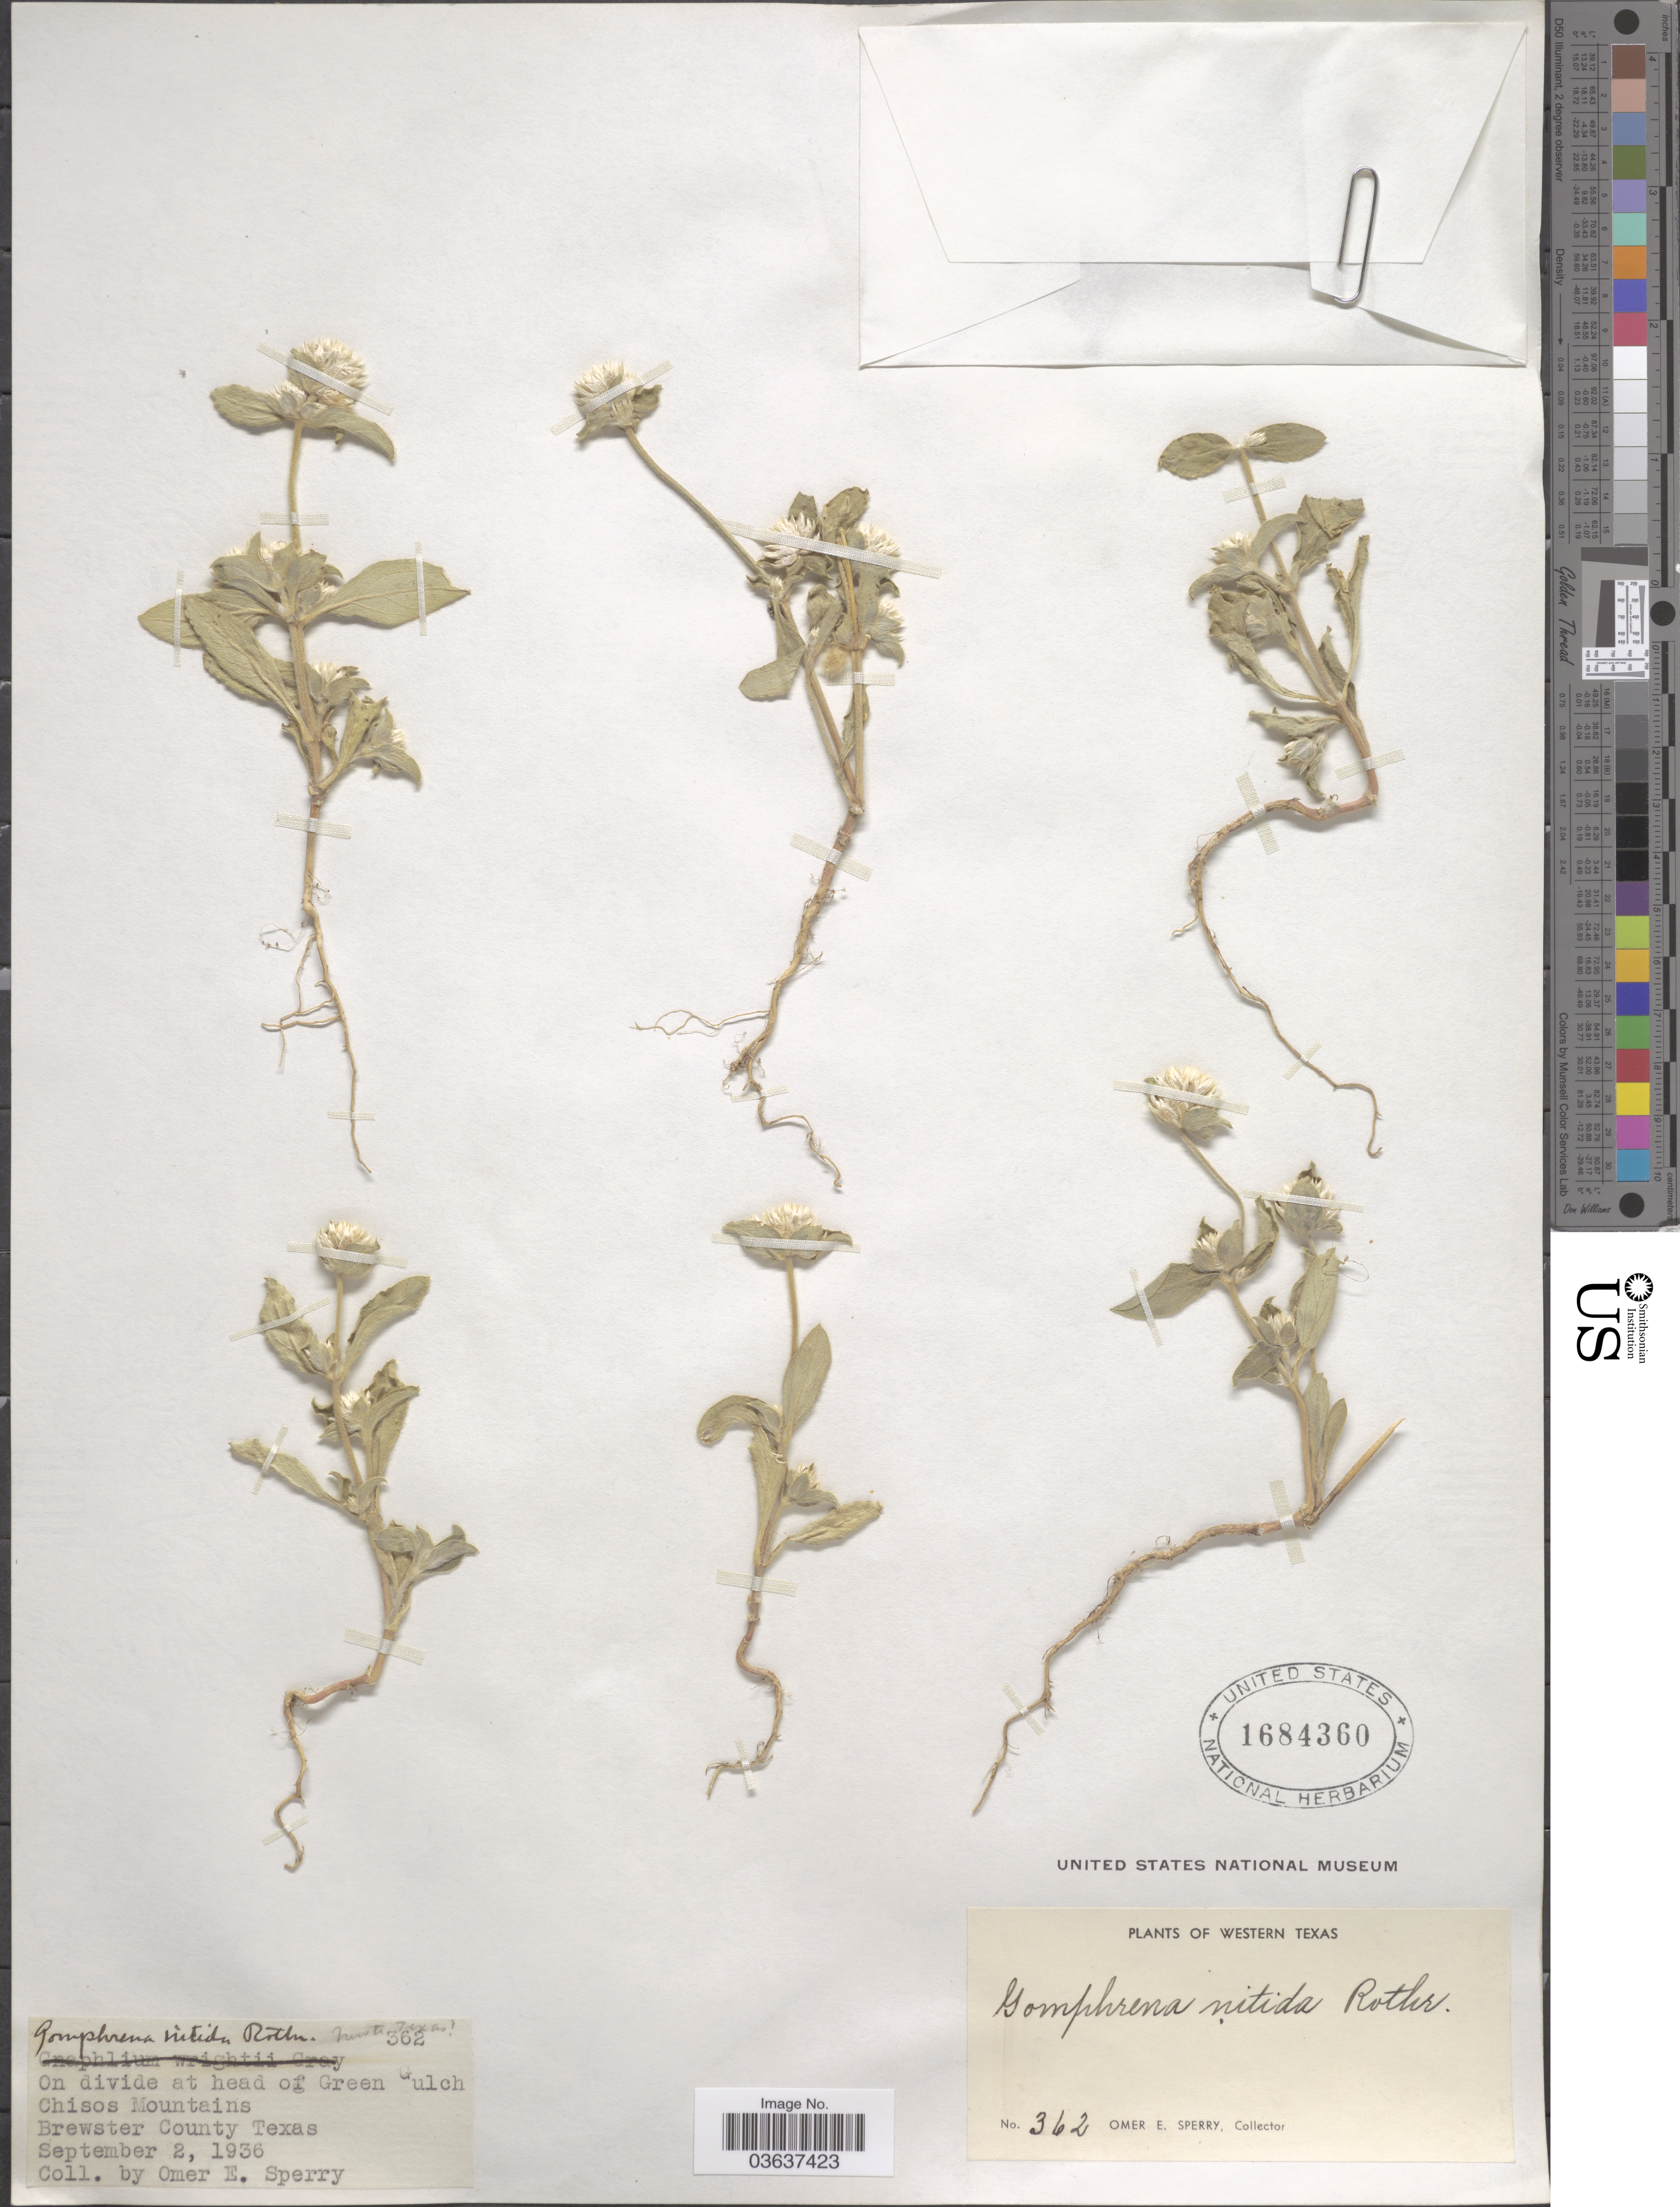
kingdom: Plantae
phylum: Tracheophyta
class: Magnoliopsida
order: Caryophyllales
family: Amaranthaceae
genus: Gomphrena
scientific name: Gomphrena nitida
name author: Rothr.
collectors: O. E. Sperry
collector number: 362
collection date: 1936-09-02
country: United States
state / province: Texas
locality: On divide at head of Green Gulch. Chisos Mountains. Brewster County. Western Texas.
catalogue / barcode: US 1684360